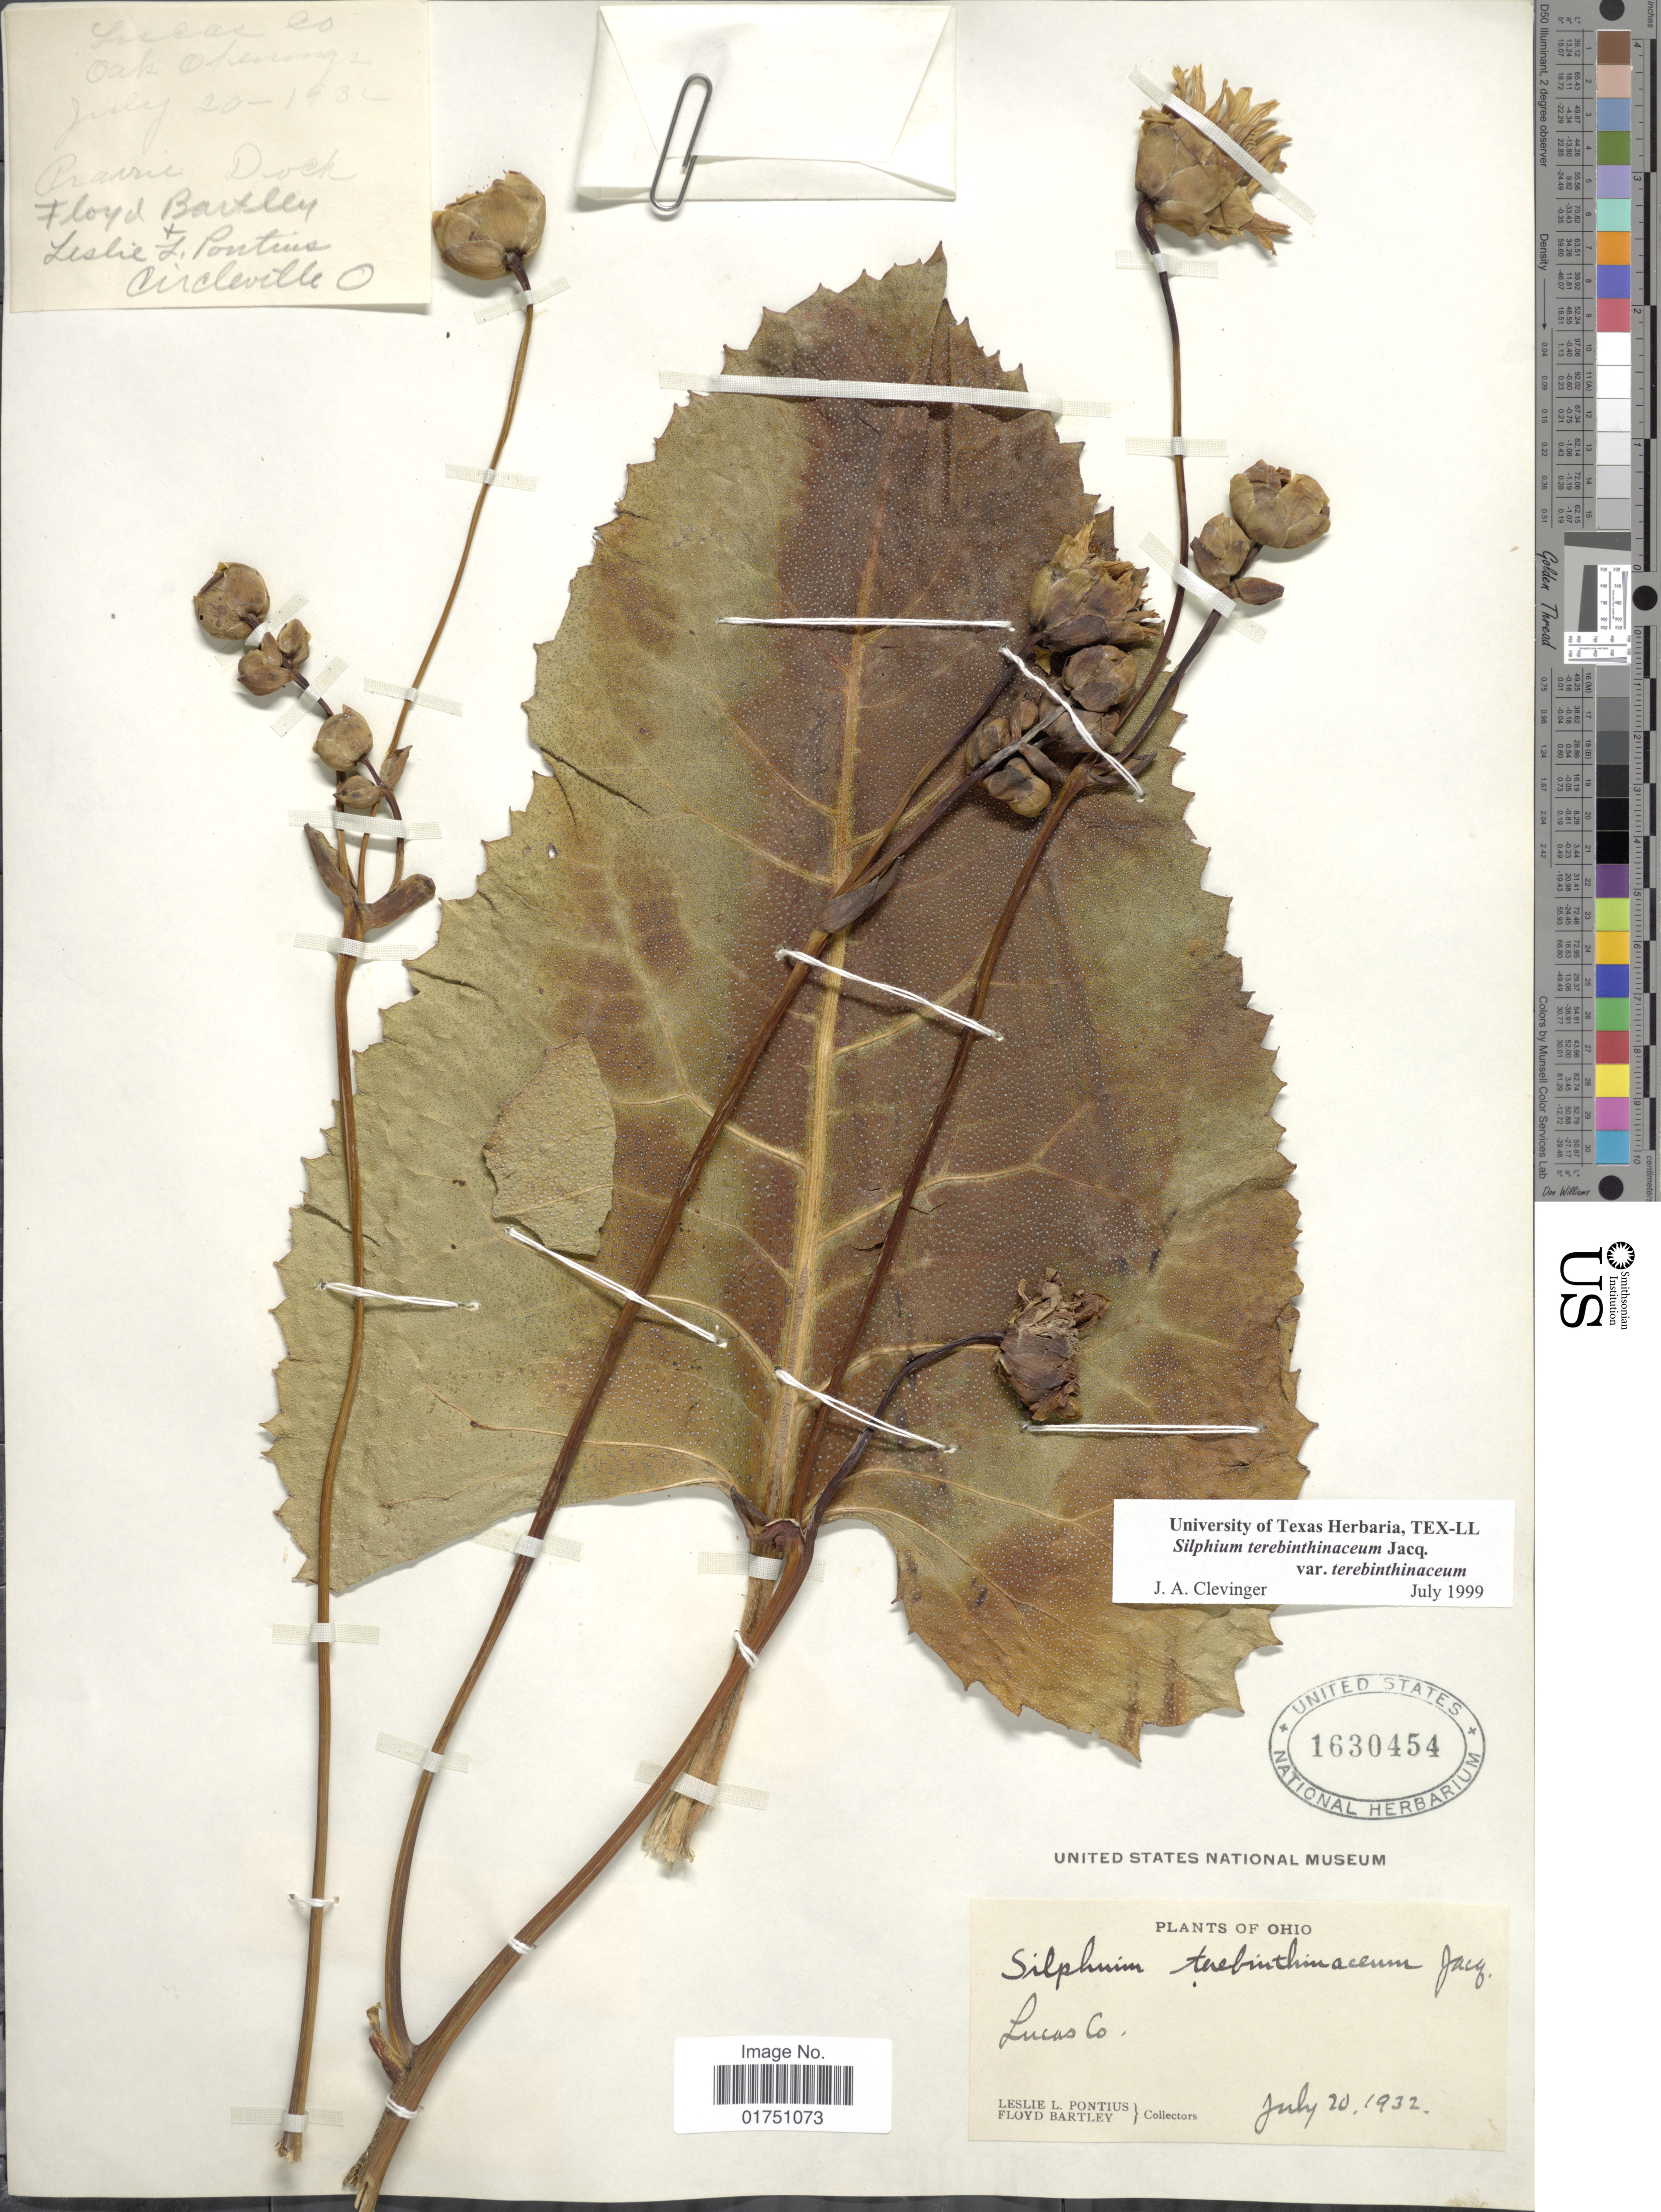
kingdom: Plantae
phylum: Tracheophyta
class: Magnoliopsida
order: Asterales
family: Asteraceae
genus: Silphium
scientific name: Silphium terebinthinaceum var. terebinthinaceum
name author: Jacq.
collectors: L. Pontius & F. Bartley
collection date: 1932-07-20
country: United States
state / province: Ohio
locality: Lucas Co.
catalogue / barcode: US 1630454